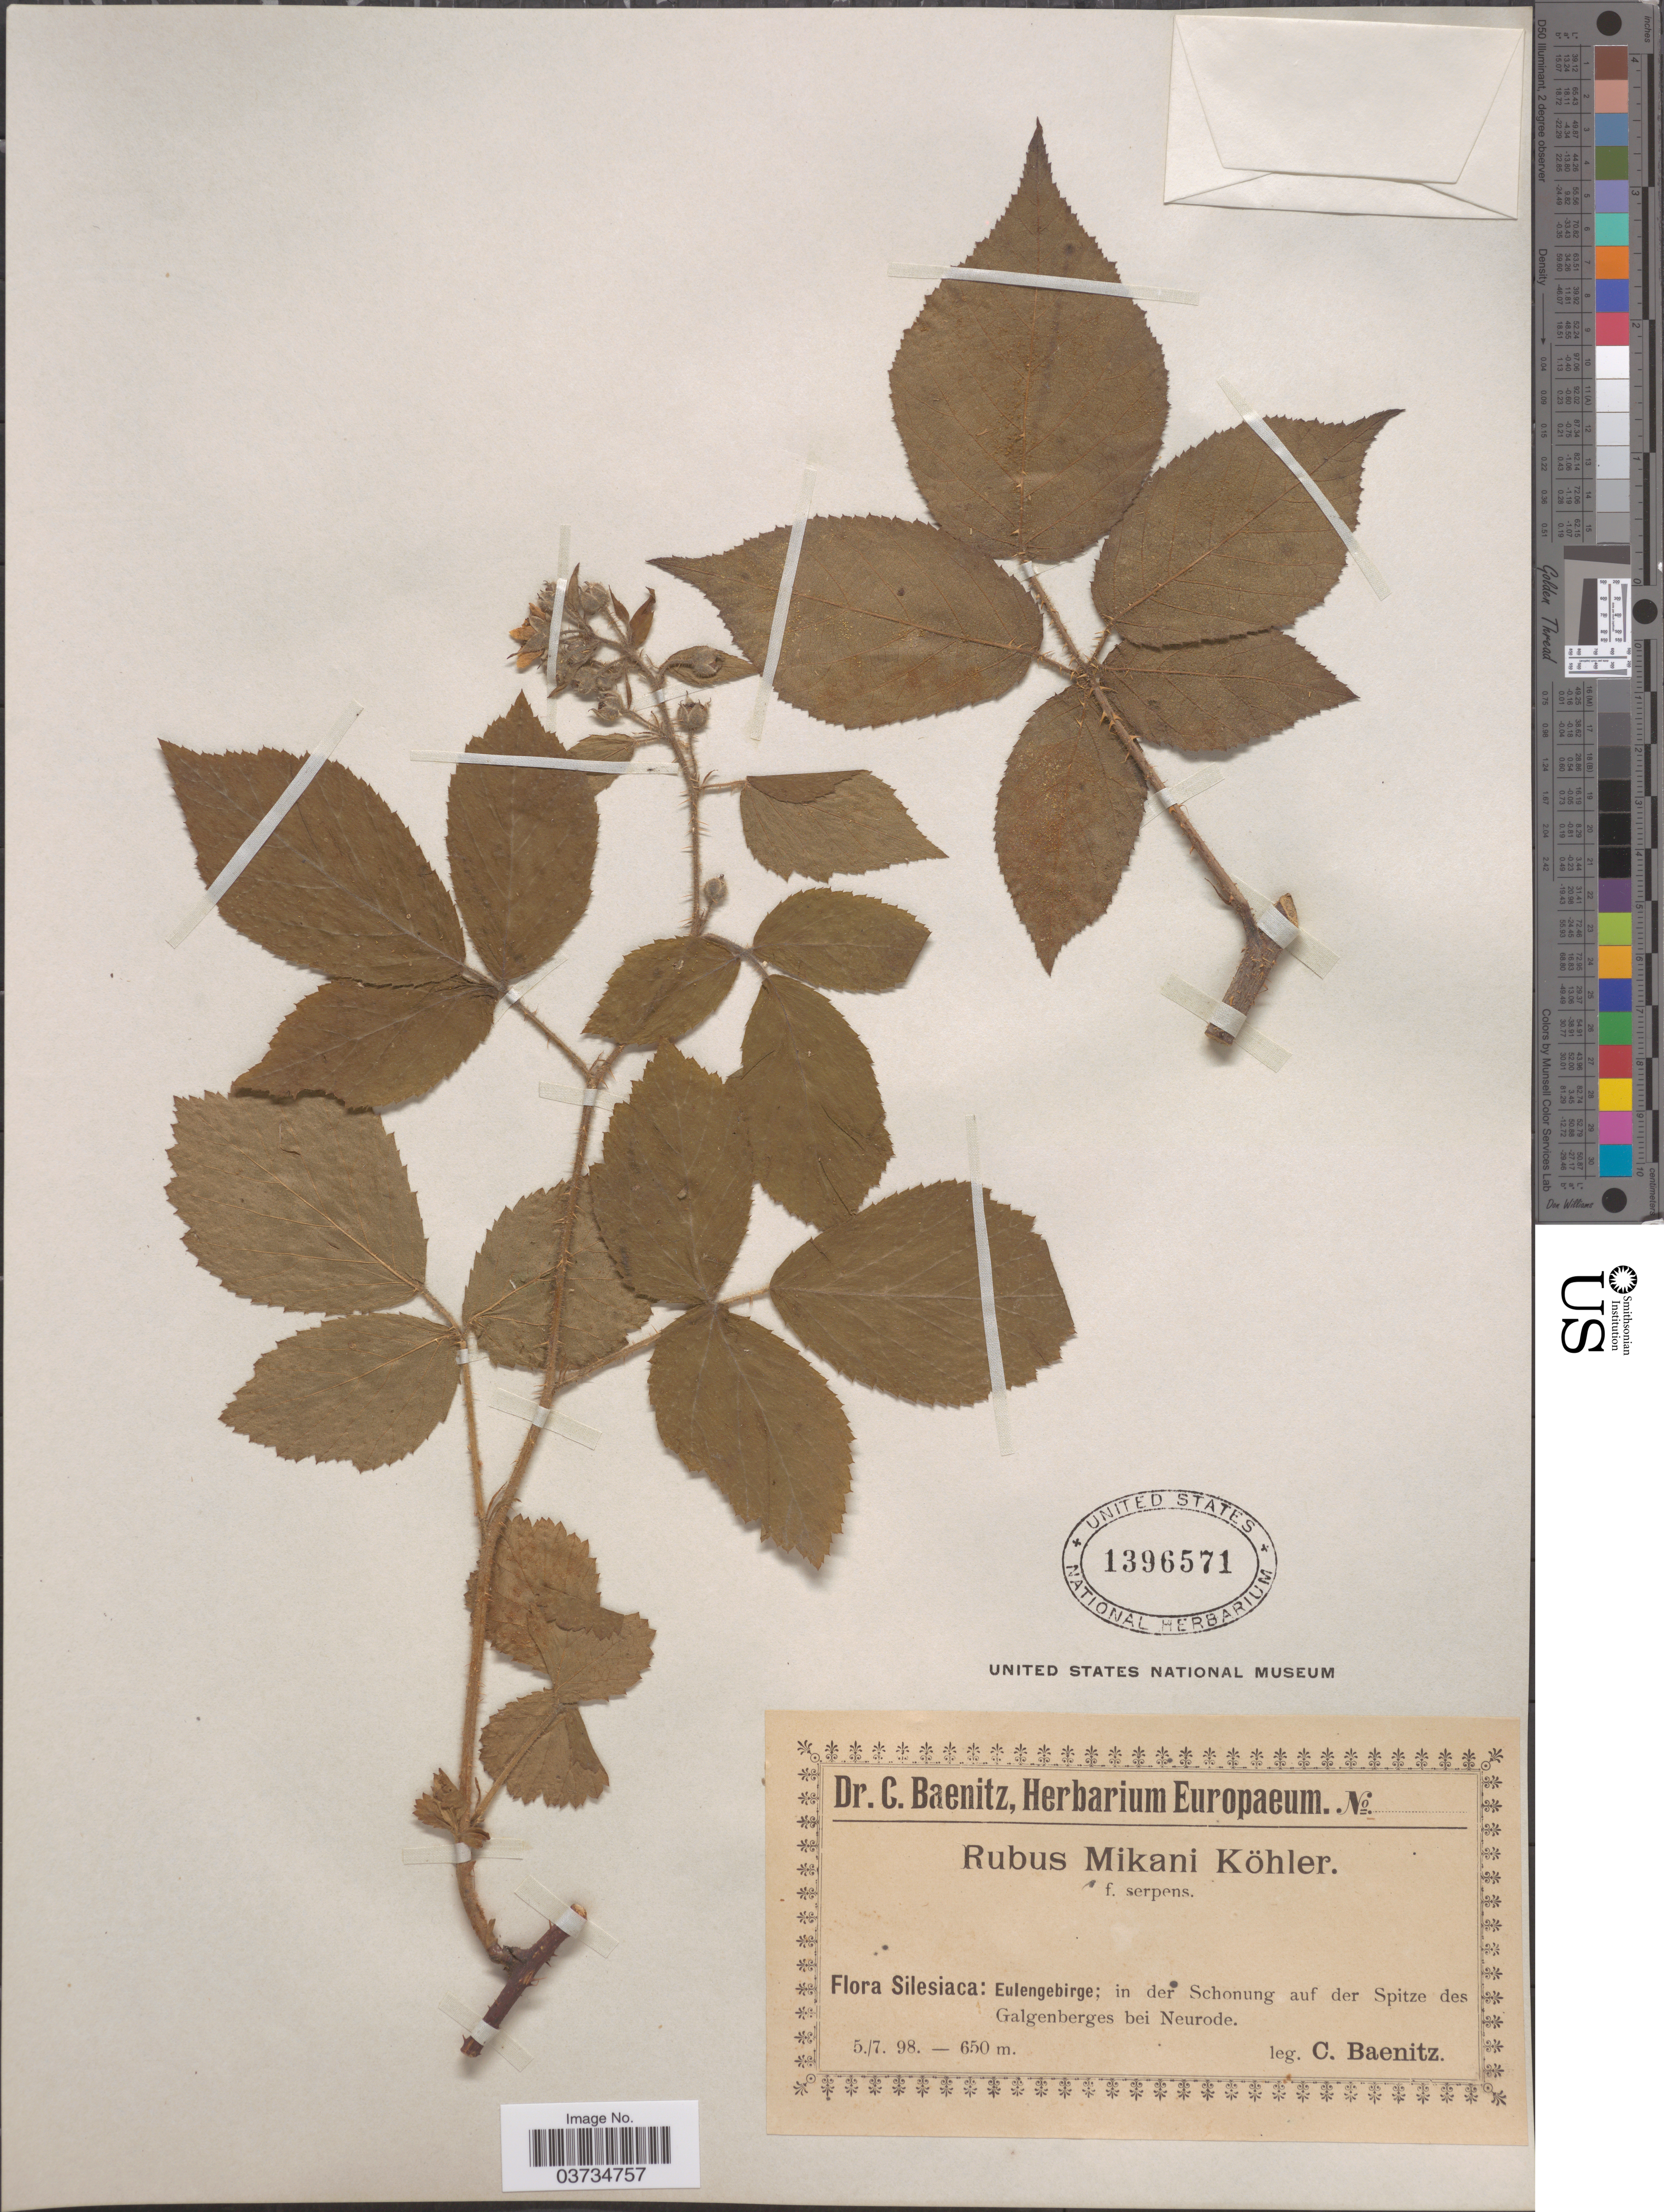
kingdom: Plantae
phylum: Tracheophyta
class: Magnoliopsida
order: Rosales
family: Rosaceae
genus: Rubus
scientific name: Rubus mikanii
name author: Köhler ex Weihe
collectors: C. G. Baenitz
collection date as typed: Transcribed d/m/y: 5/7/98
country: Poland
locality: Silesiaca: Eulengebirge; in der Schonung auf der Spitze des Galgenberges bei Neurode.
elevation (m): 650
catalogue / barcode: US 1396571